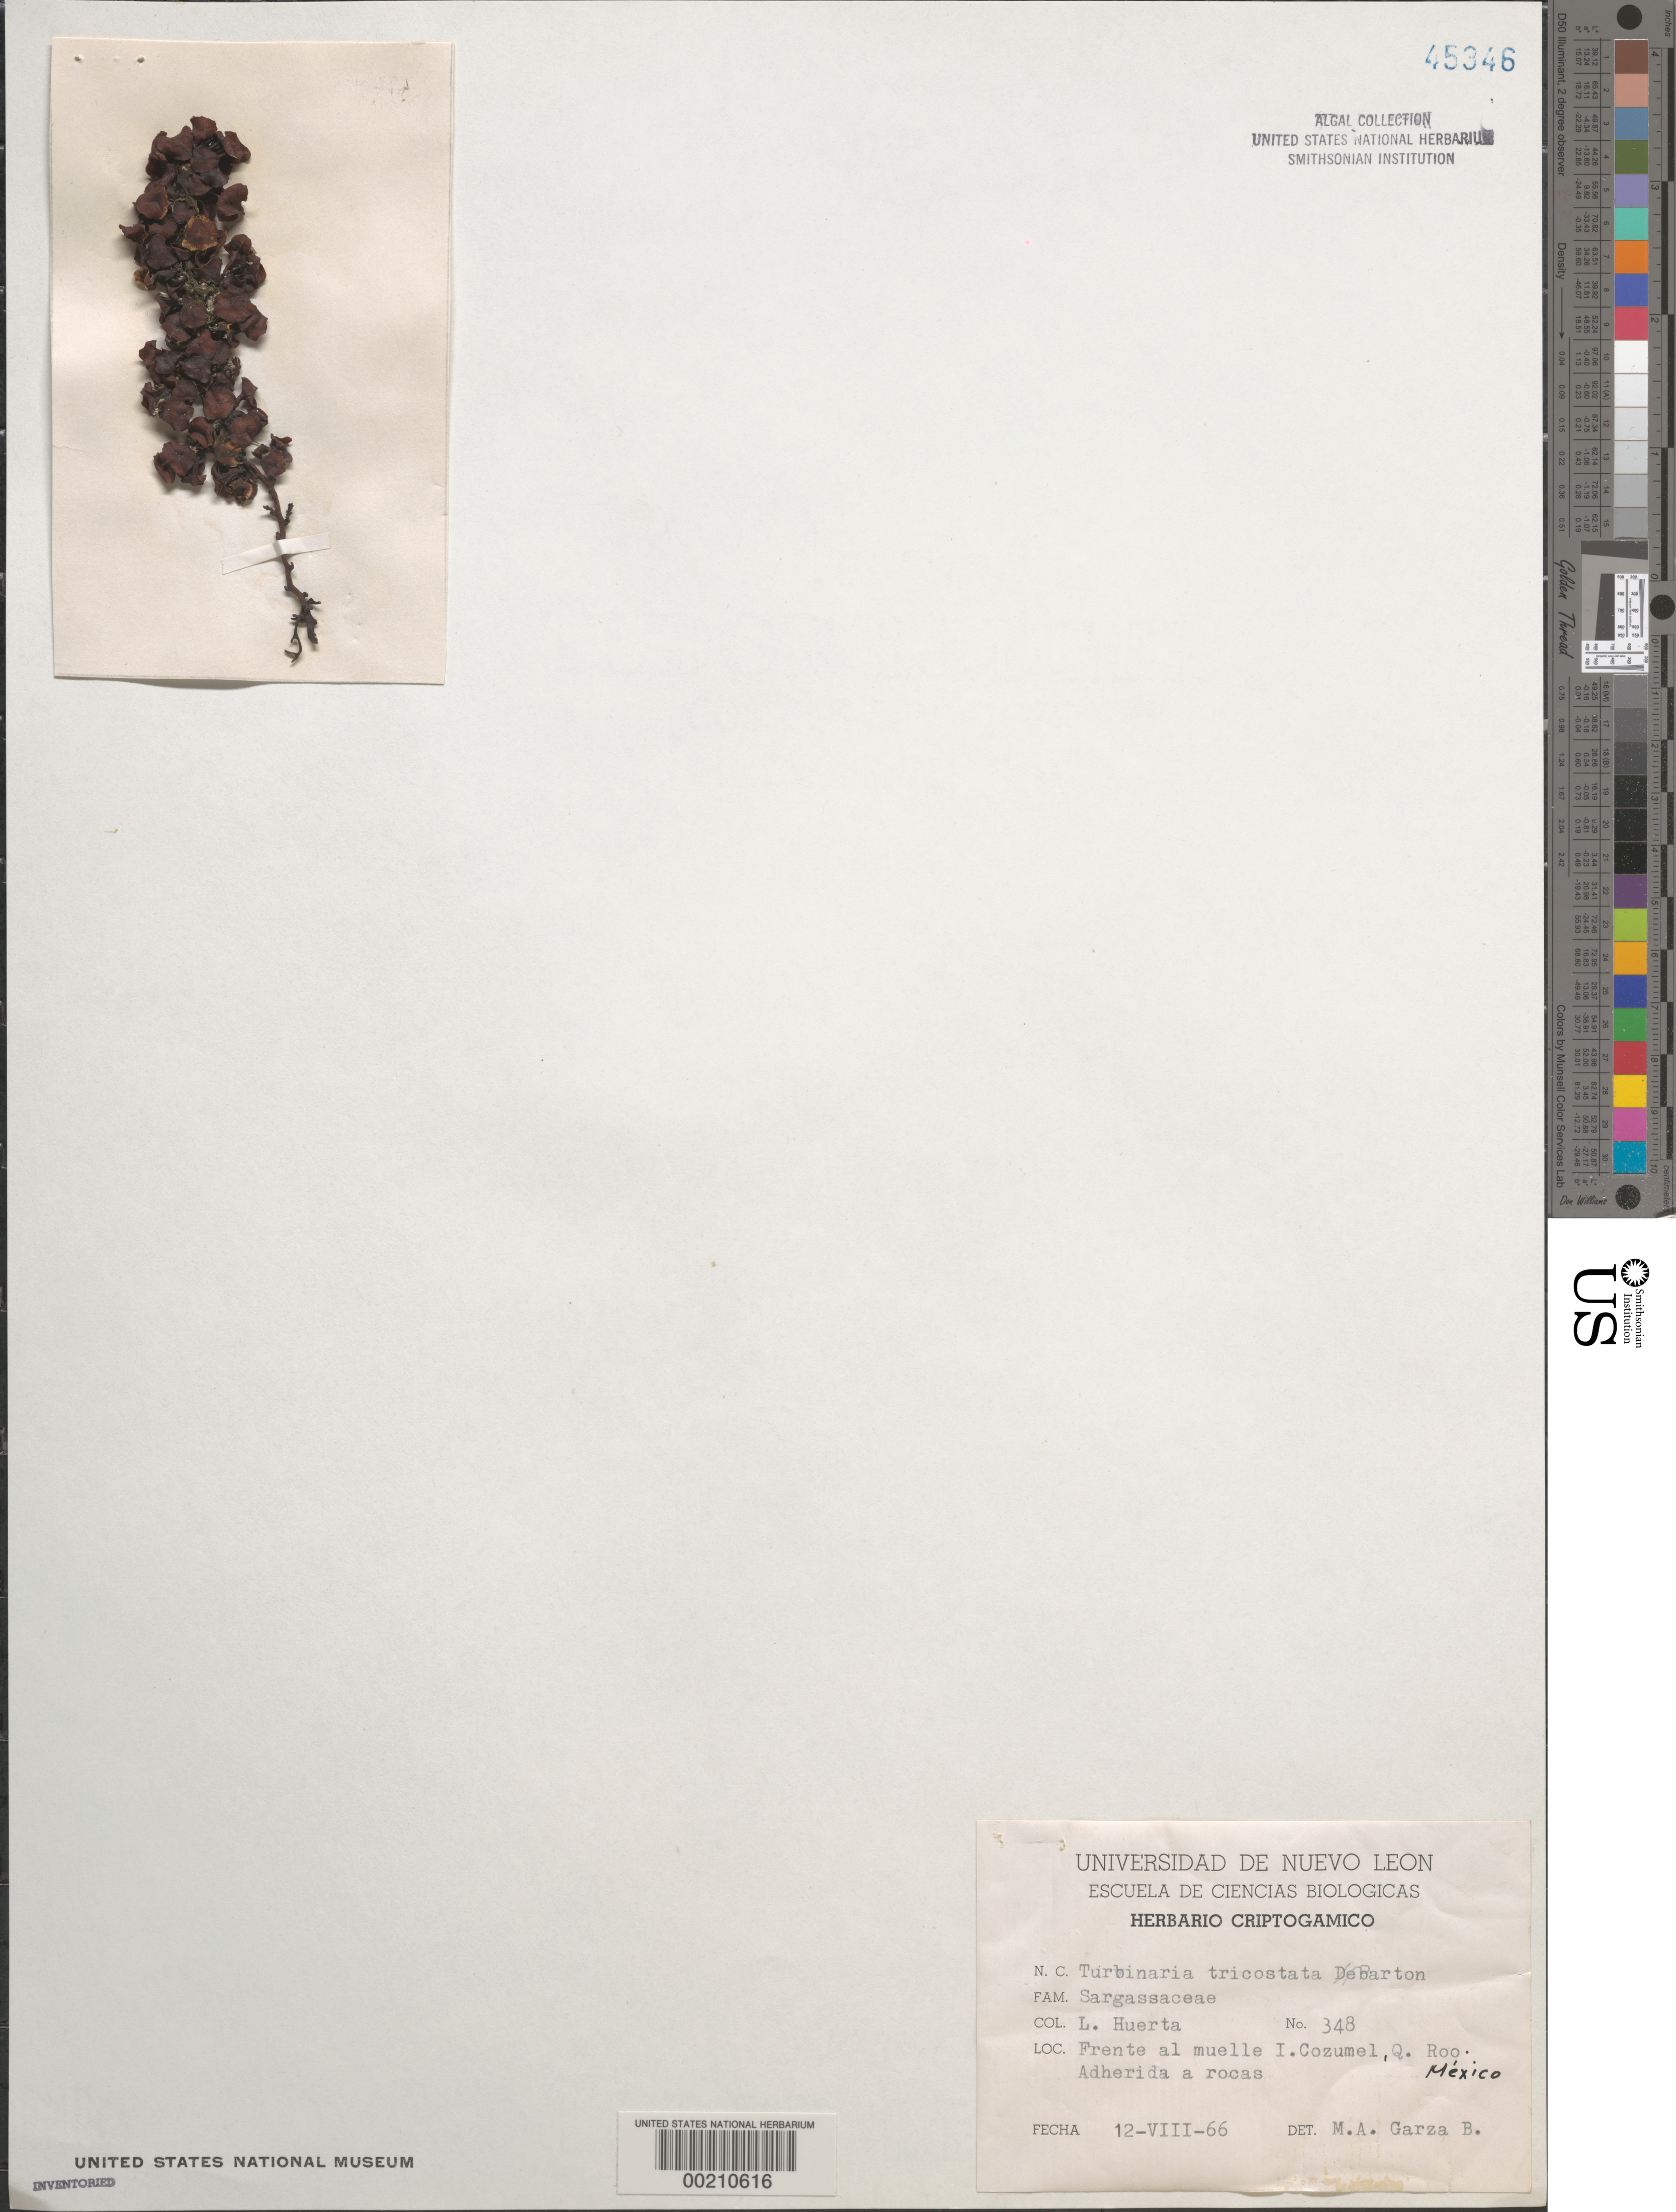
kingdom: Chromista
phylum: Ochrophyta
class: Phaeophyceae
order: Fucales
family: Sargassaceae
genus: Turbinaria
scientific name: Turbinaria tricostata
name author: E.S. Barton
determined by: Garza Barrientos, M. A.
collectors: L. Huerta M.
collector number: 348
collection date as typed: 12 Aug 1966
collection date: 1966-08-12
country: Mexico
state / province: Quintana Roo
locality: Isla cozumel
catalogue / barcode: US 45346